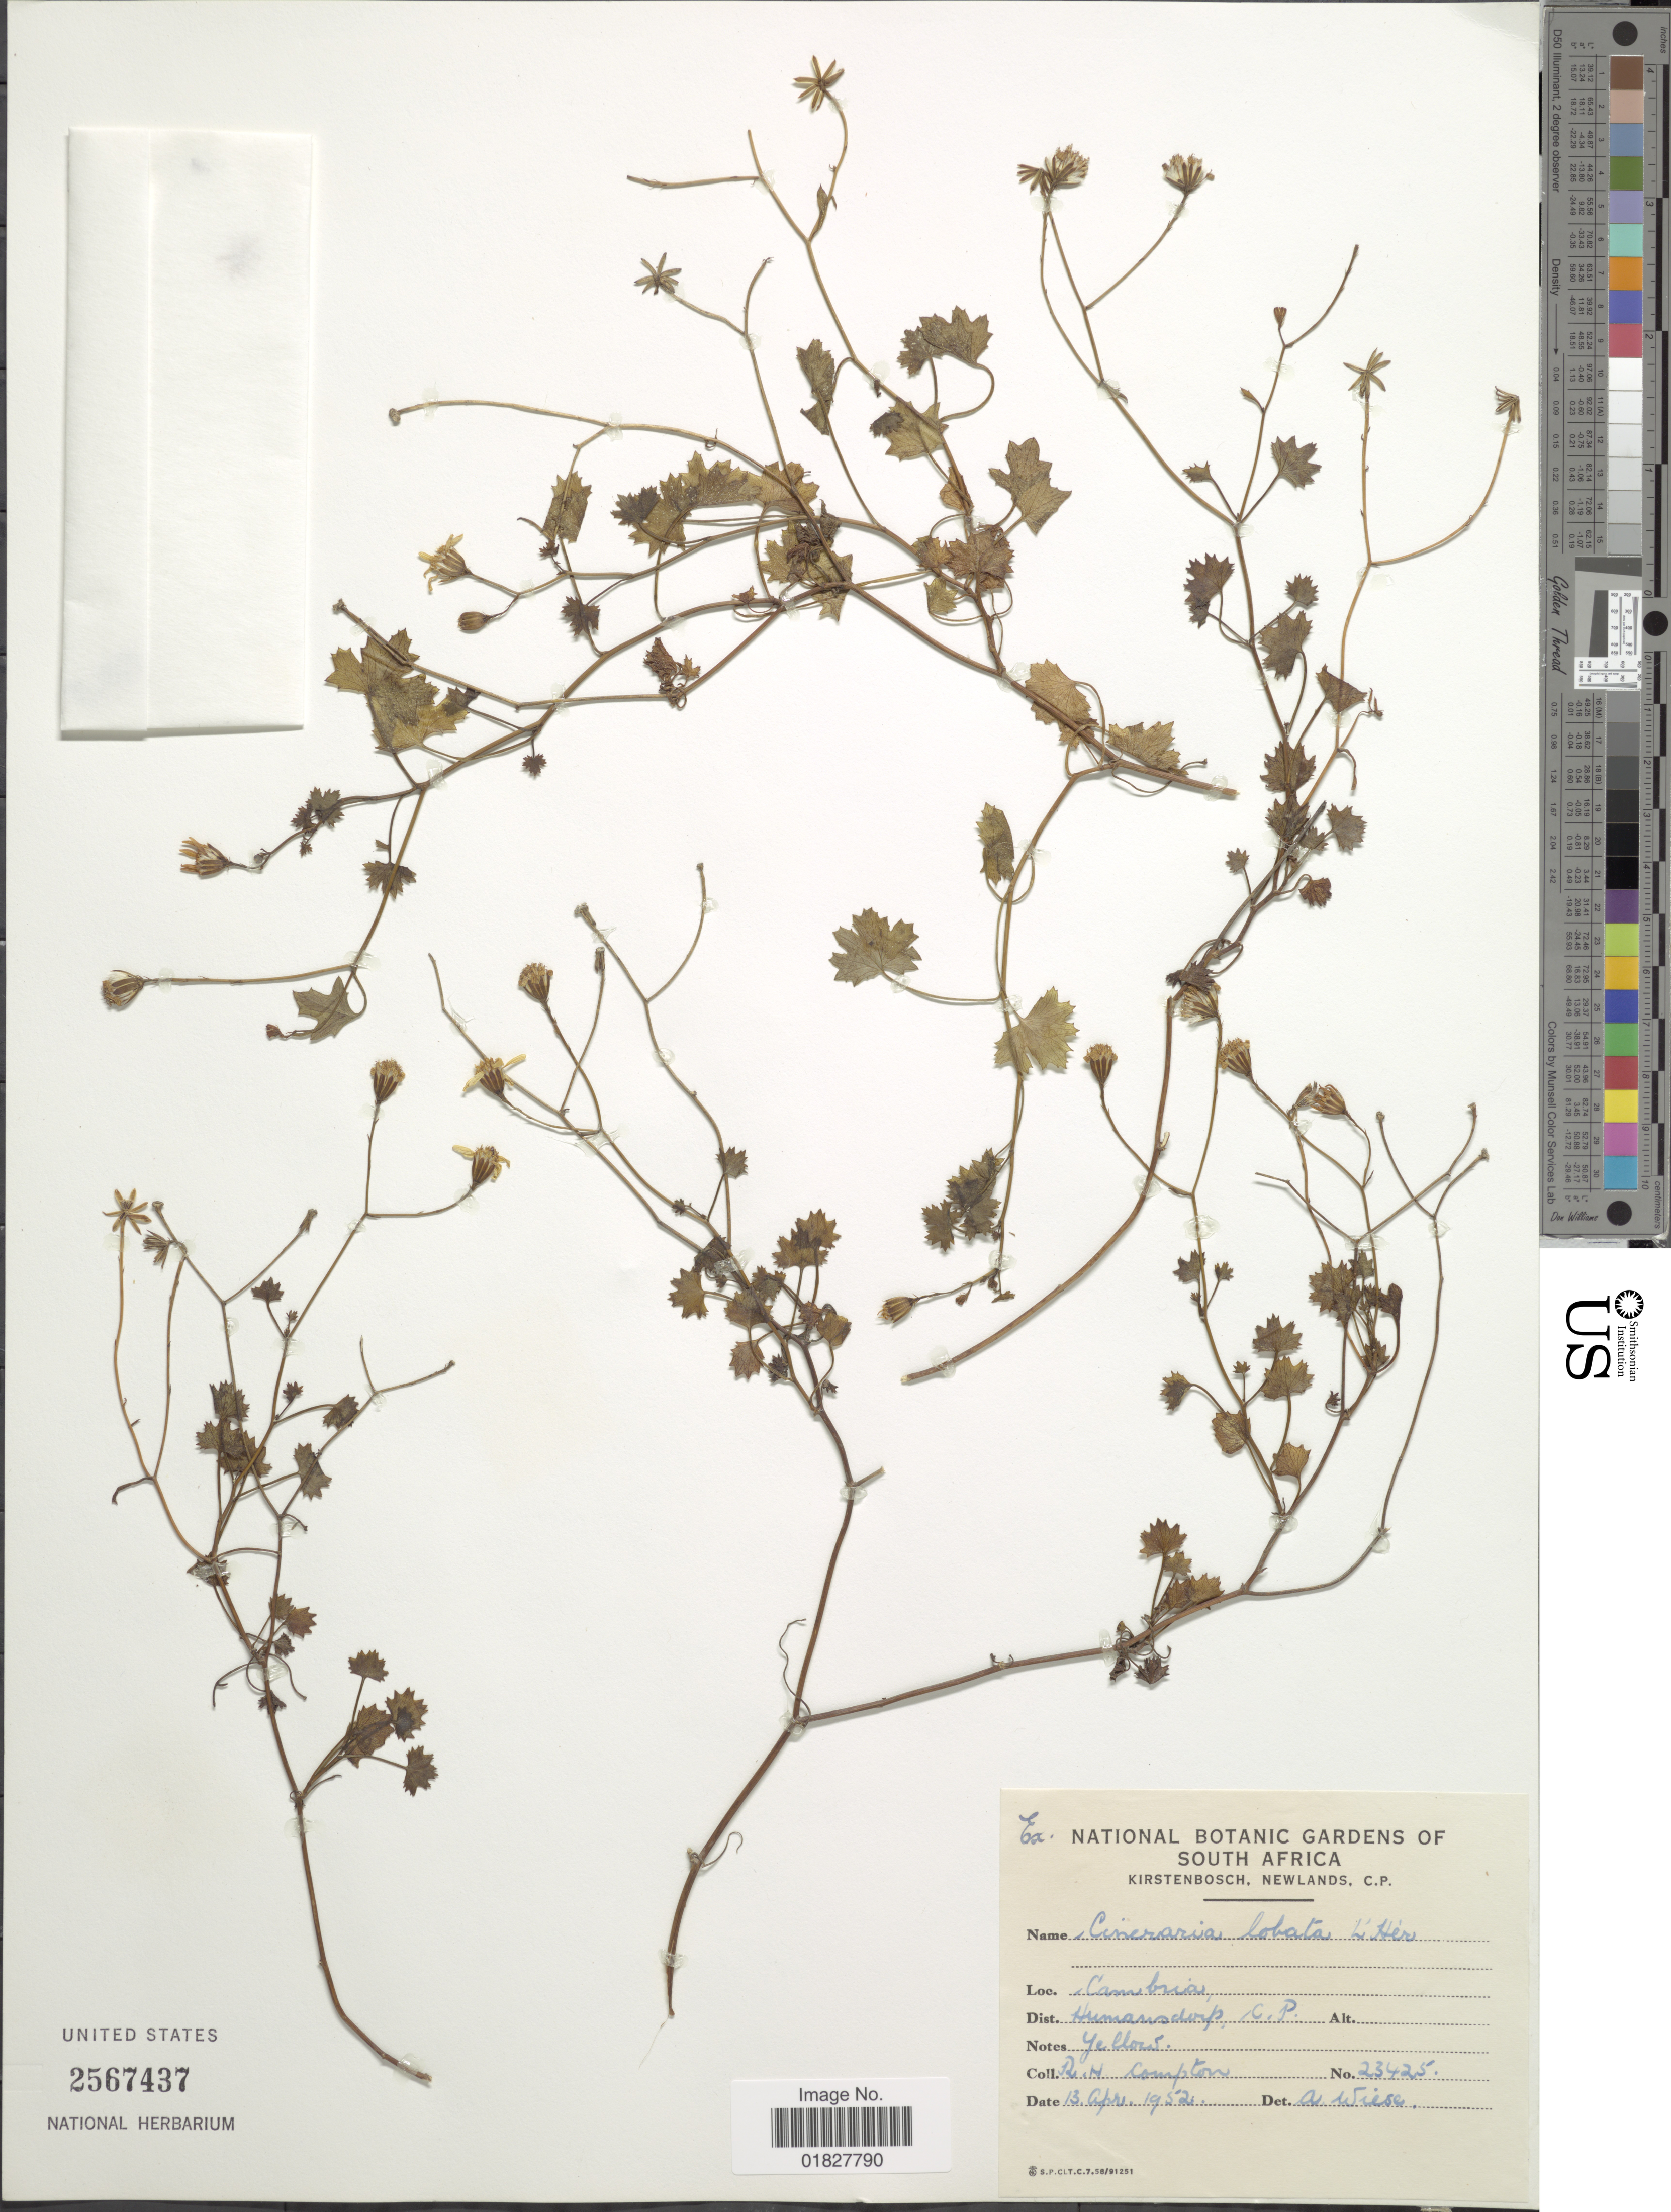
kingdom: Plantae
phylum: Tracheophyta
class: Magnoliopsida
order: Asterales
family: Asteraceae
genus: Cineraria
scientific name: Cineraria lobata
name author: L'Hér.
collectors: R. H. Compton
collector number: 23425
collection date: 1952-04-13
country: South Africa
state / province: Eastern Cape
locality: Cambria, Humansdorp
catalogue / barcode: US 2567437